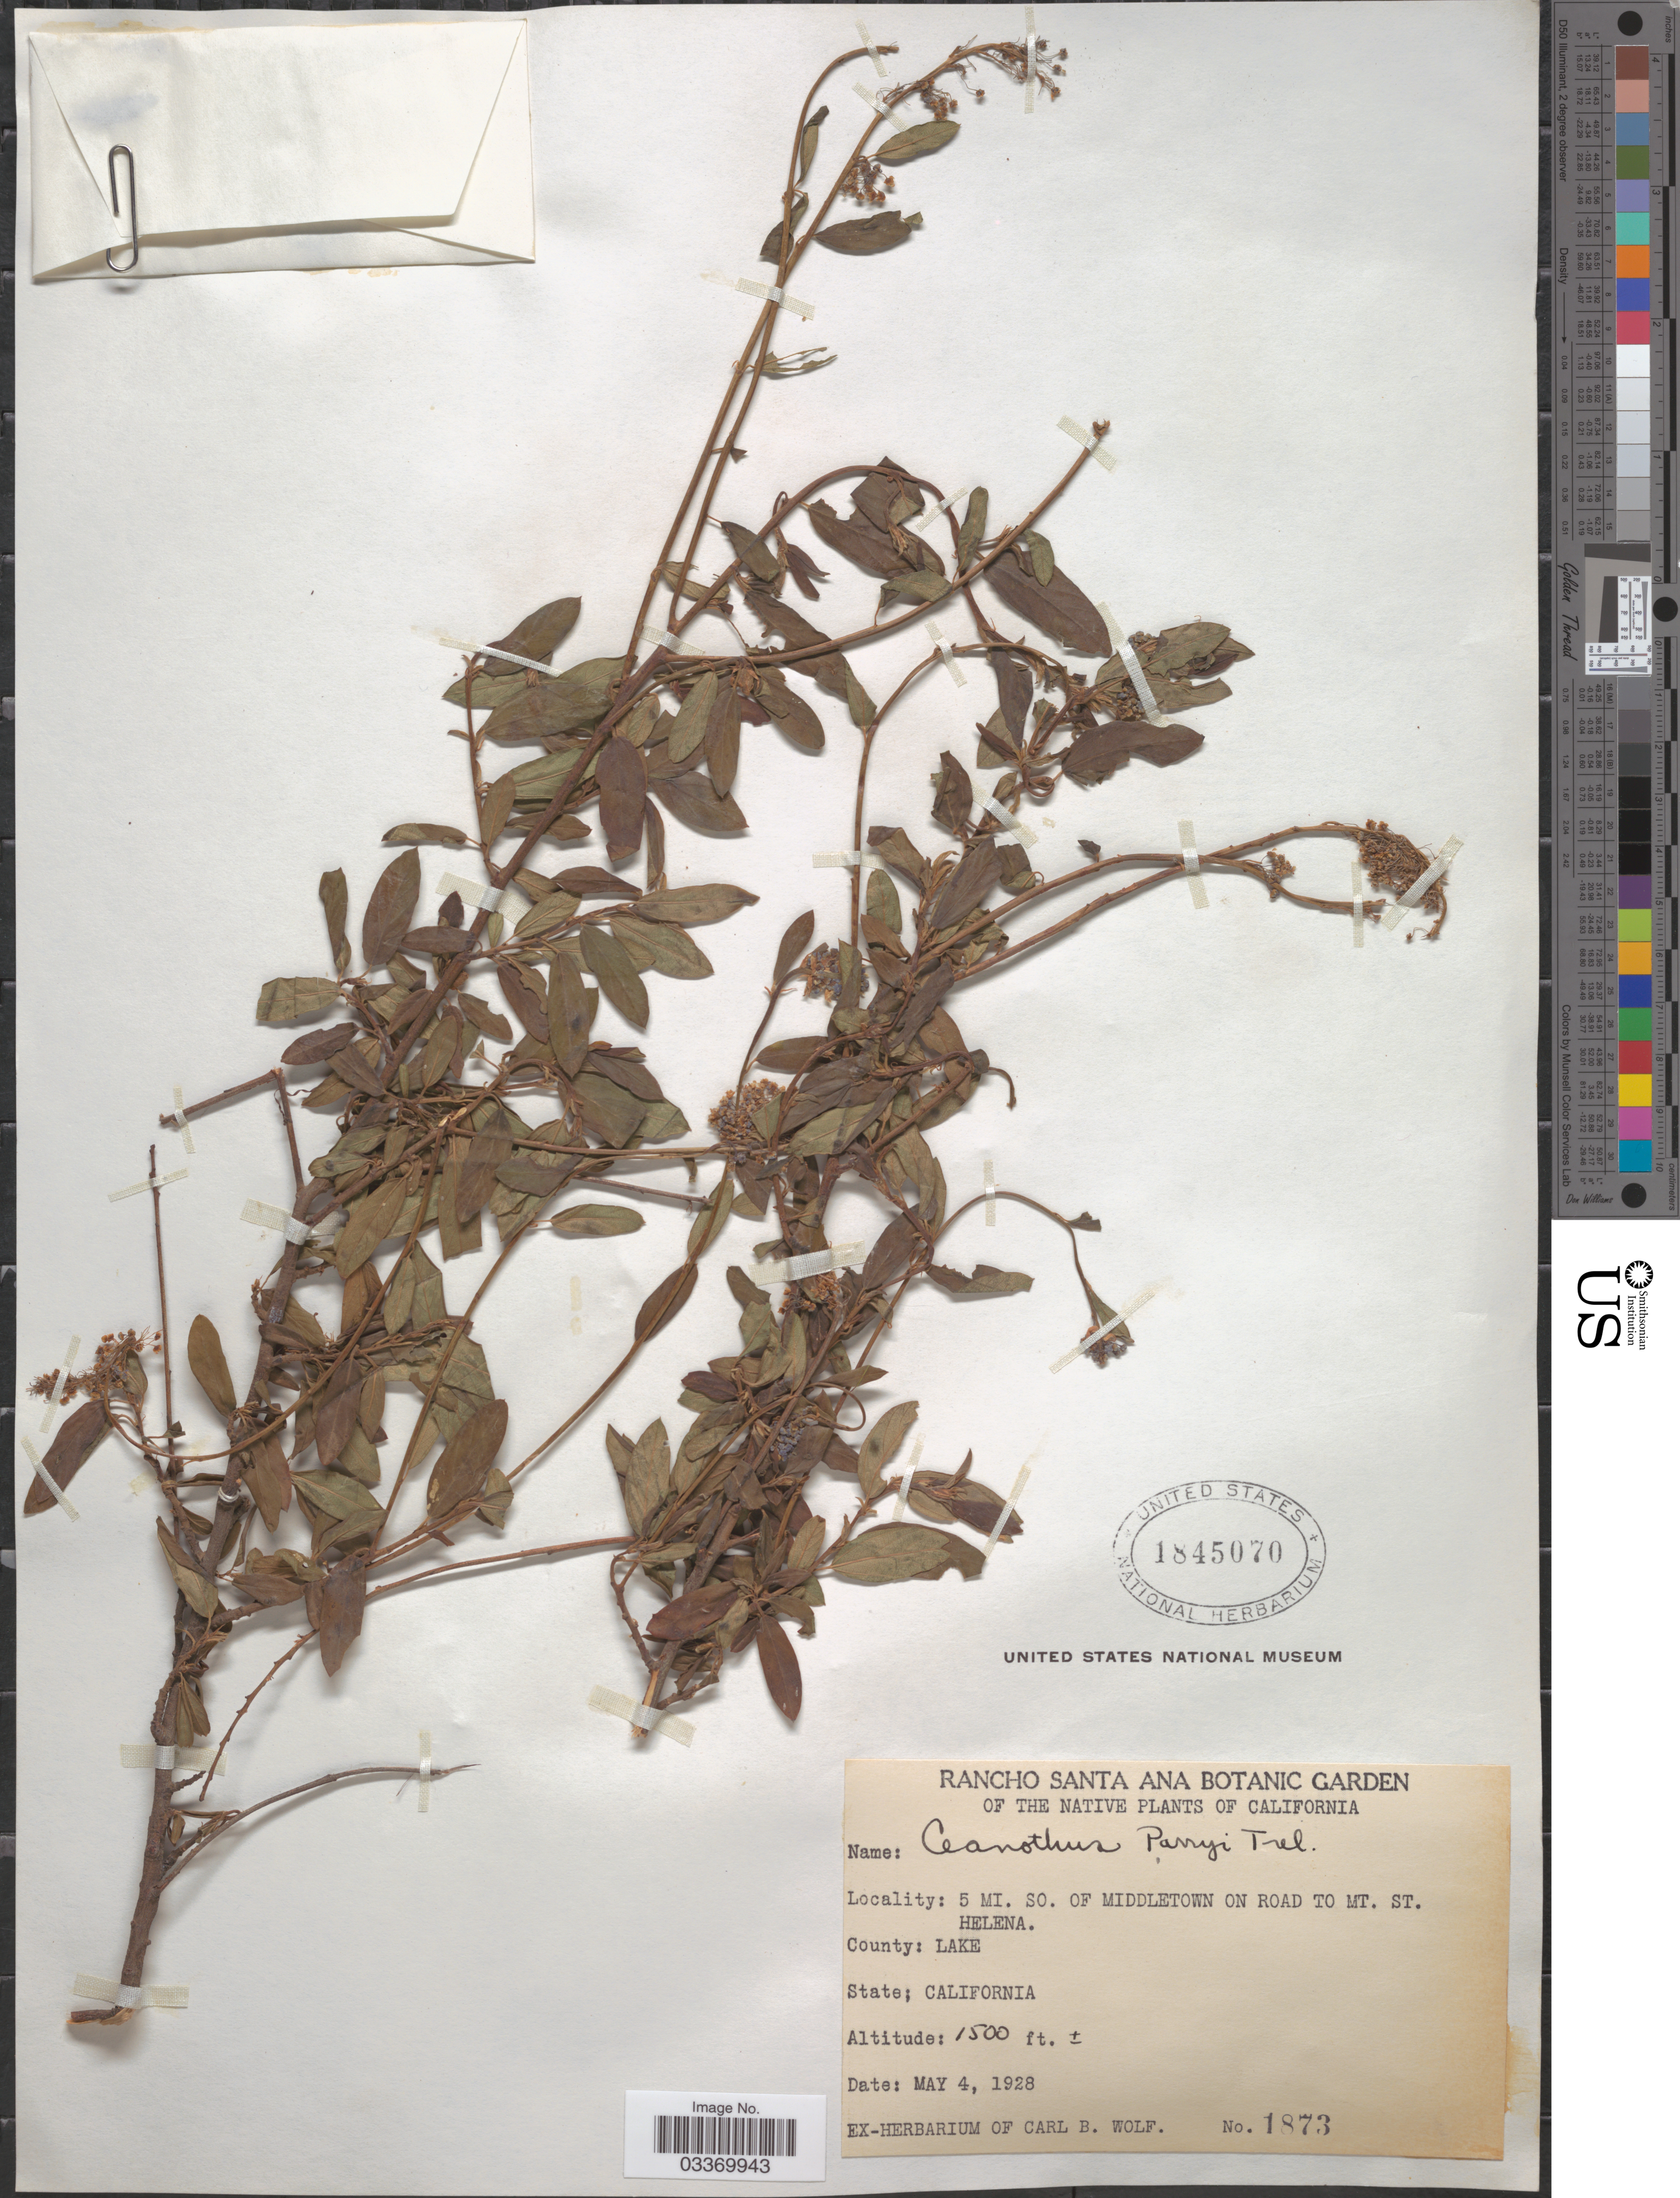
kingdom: Plantae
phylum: Tracheophyta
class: Magnoliopsida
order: Rosales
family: Rhamnaceae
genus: Ceanothus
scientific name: Ceanothus parryi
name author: Trel.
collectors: ex herb. Carl B. Wolf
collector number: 1873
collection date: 1928-05-04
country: United States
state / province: California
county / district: Lake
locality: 5 mi. SO. of Middletown on road to Mt. St. Helena. County: Lake.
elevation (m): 457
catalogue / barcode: US 1845070